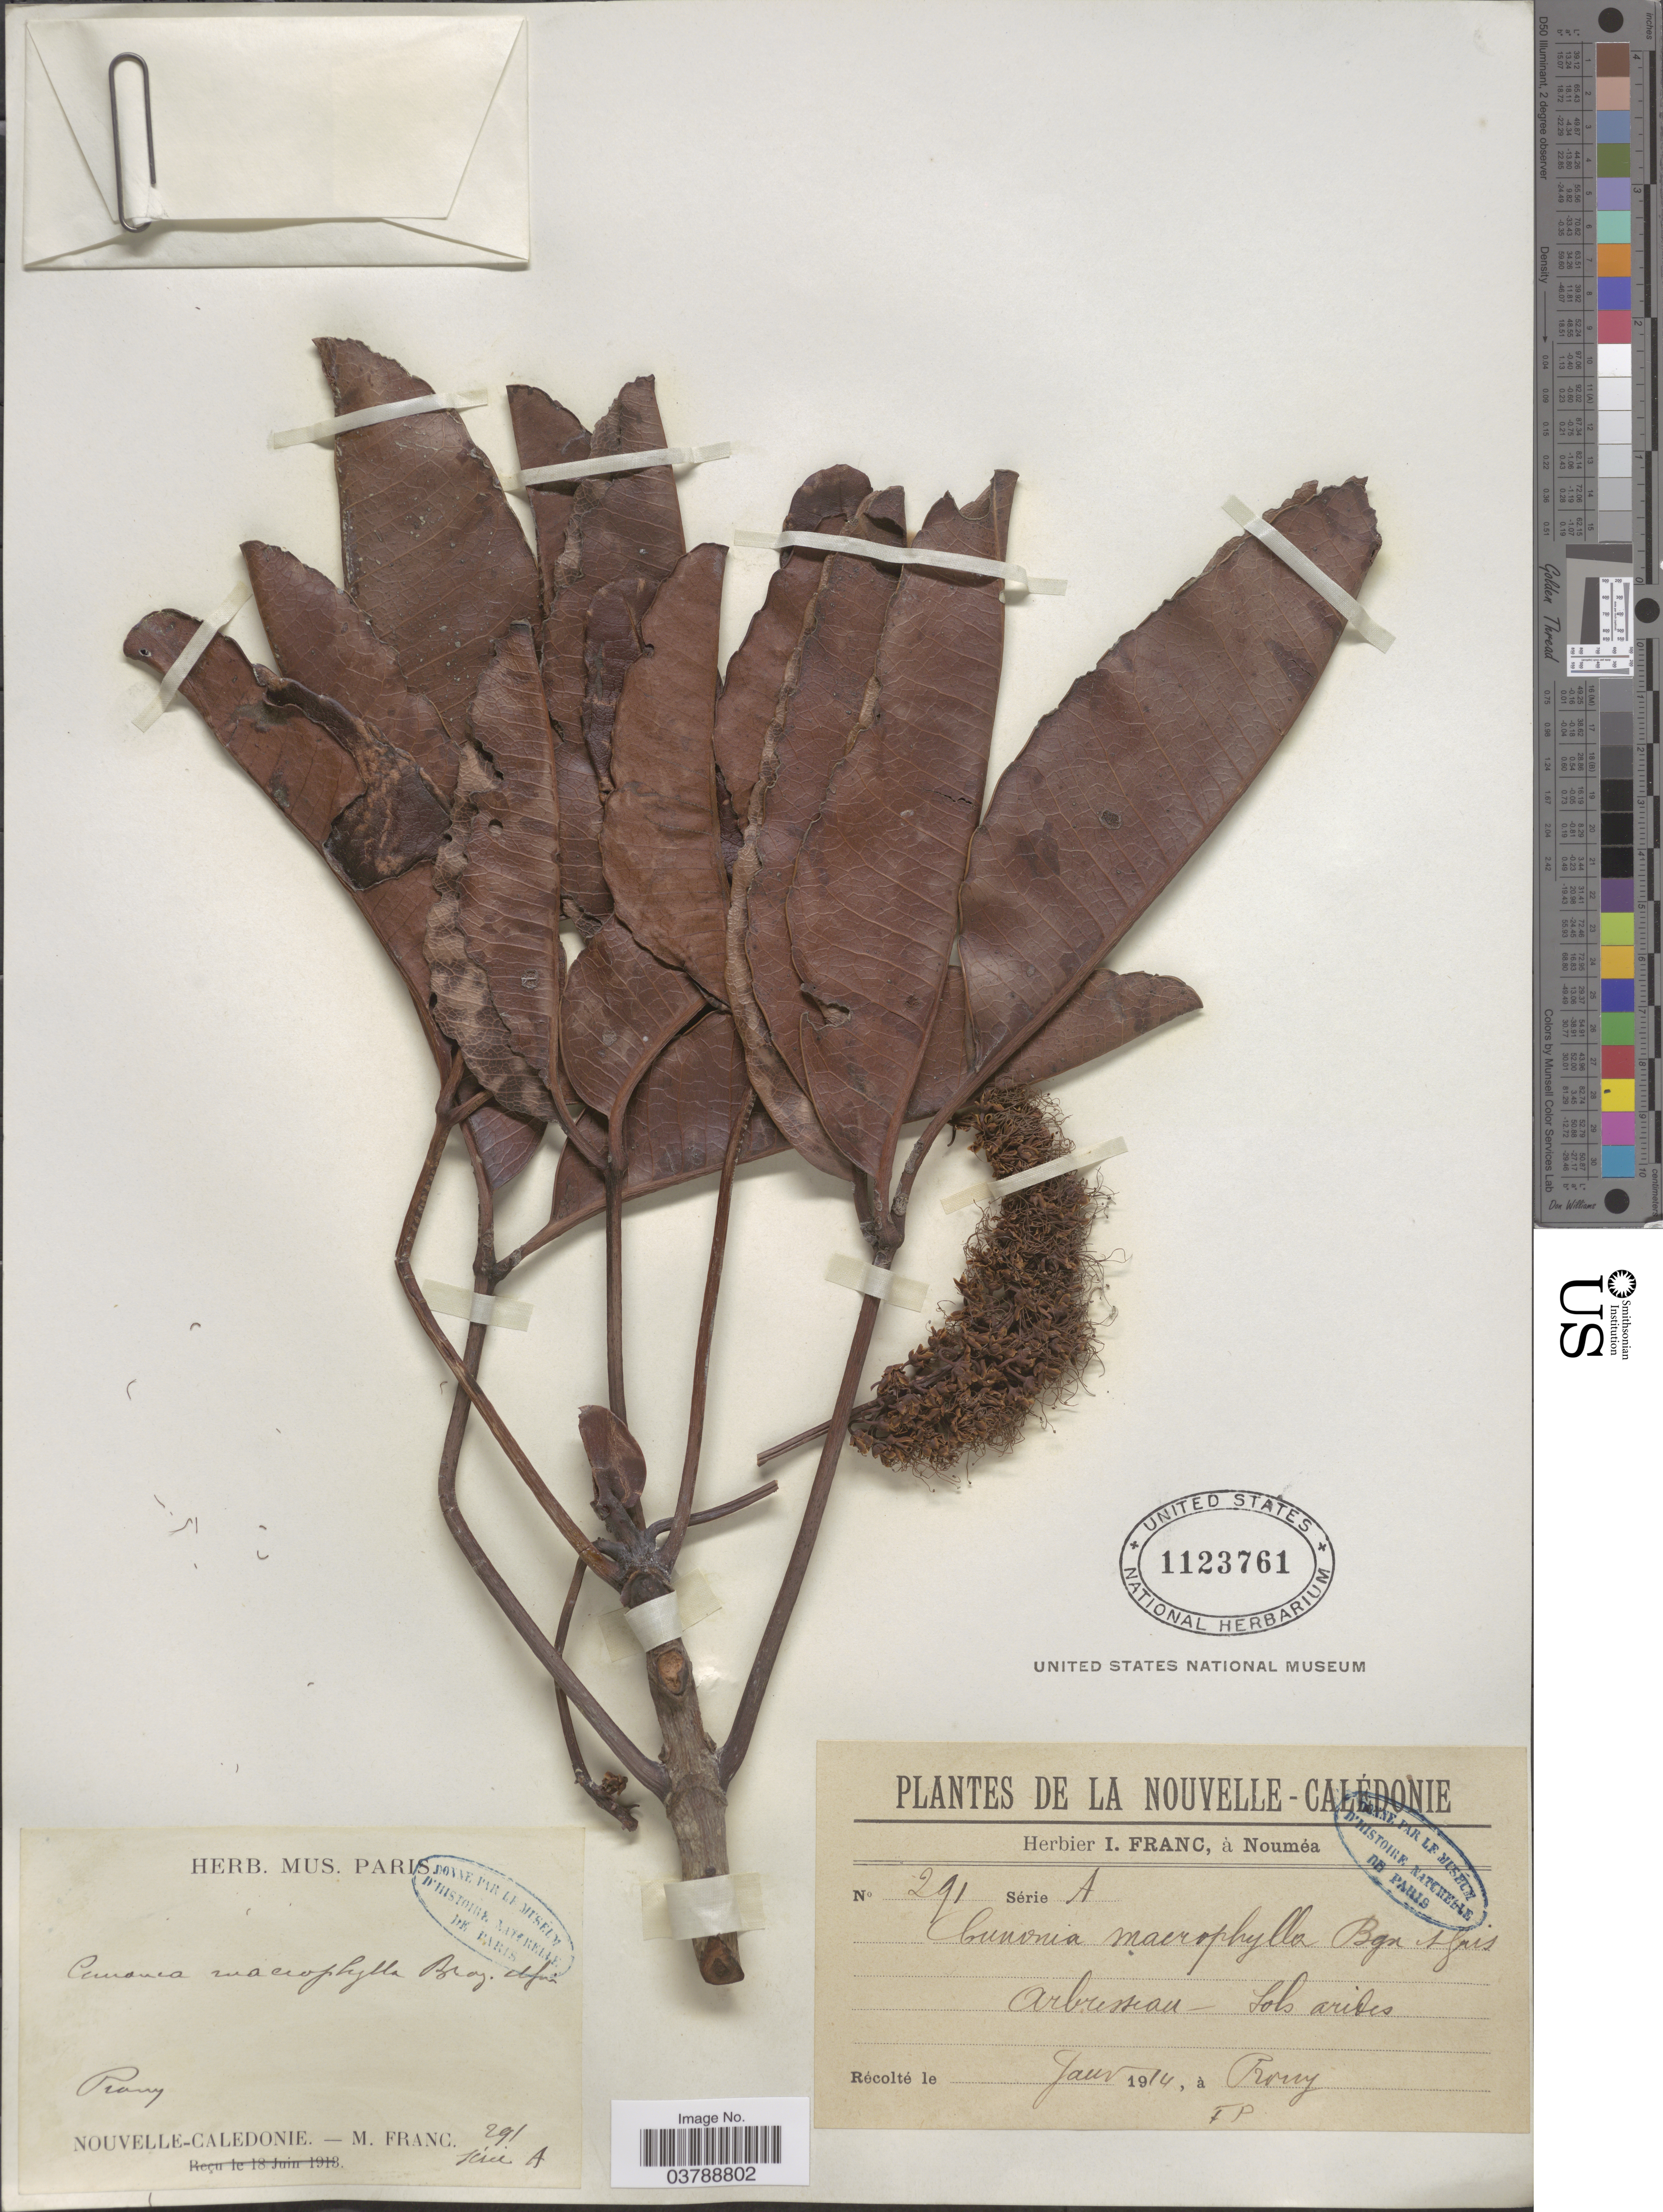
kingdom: Plantae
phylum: Tracheophyta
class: Magnoliopsida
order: Oxalidales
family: Cunoniaceae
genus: Cunonia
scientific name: Cunonia macrophylla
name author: Brongn. & Gris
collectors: M. Franc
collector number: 291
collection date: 1914-01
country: New Caledonia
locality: Prony.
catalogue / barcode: US 1123761